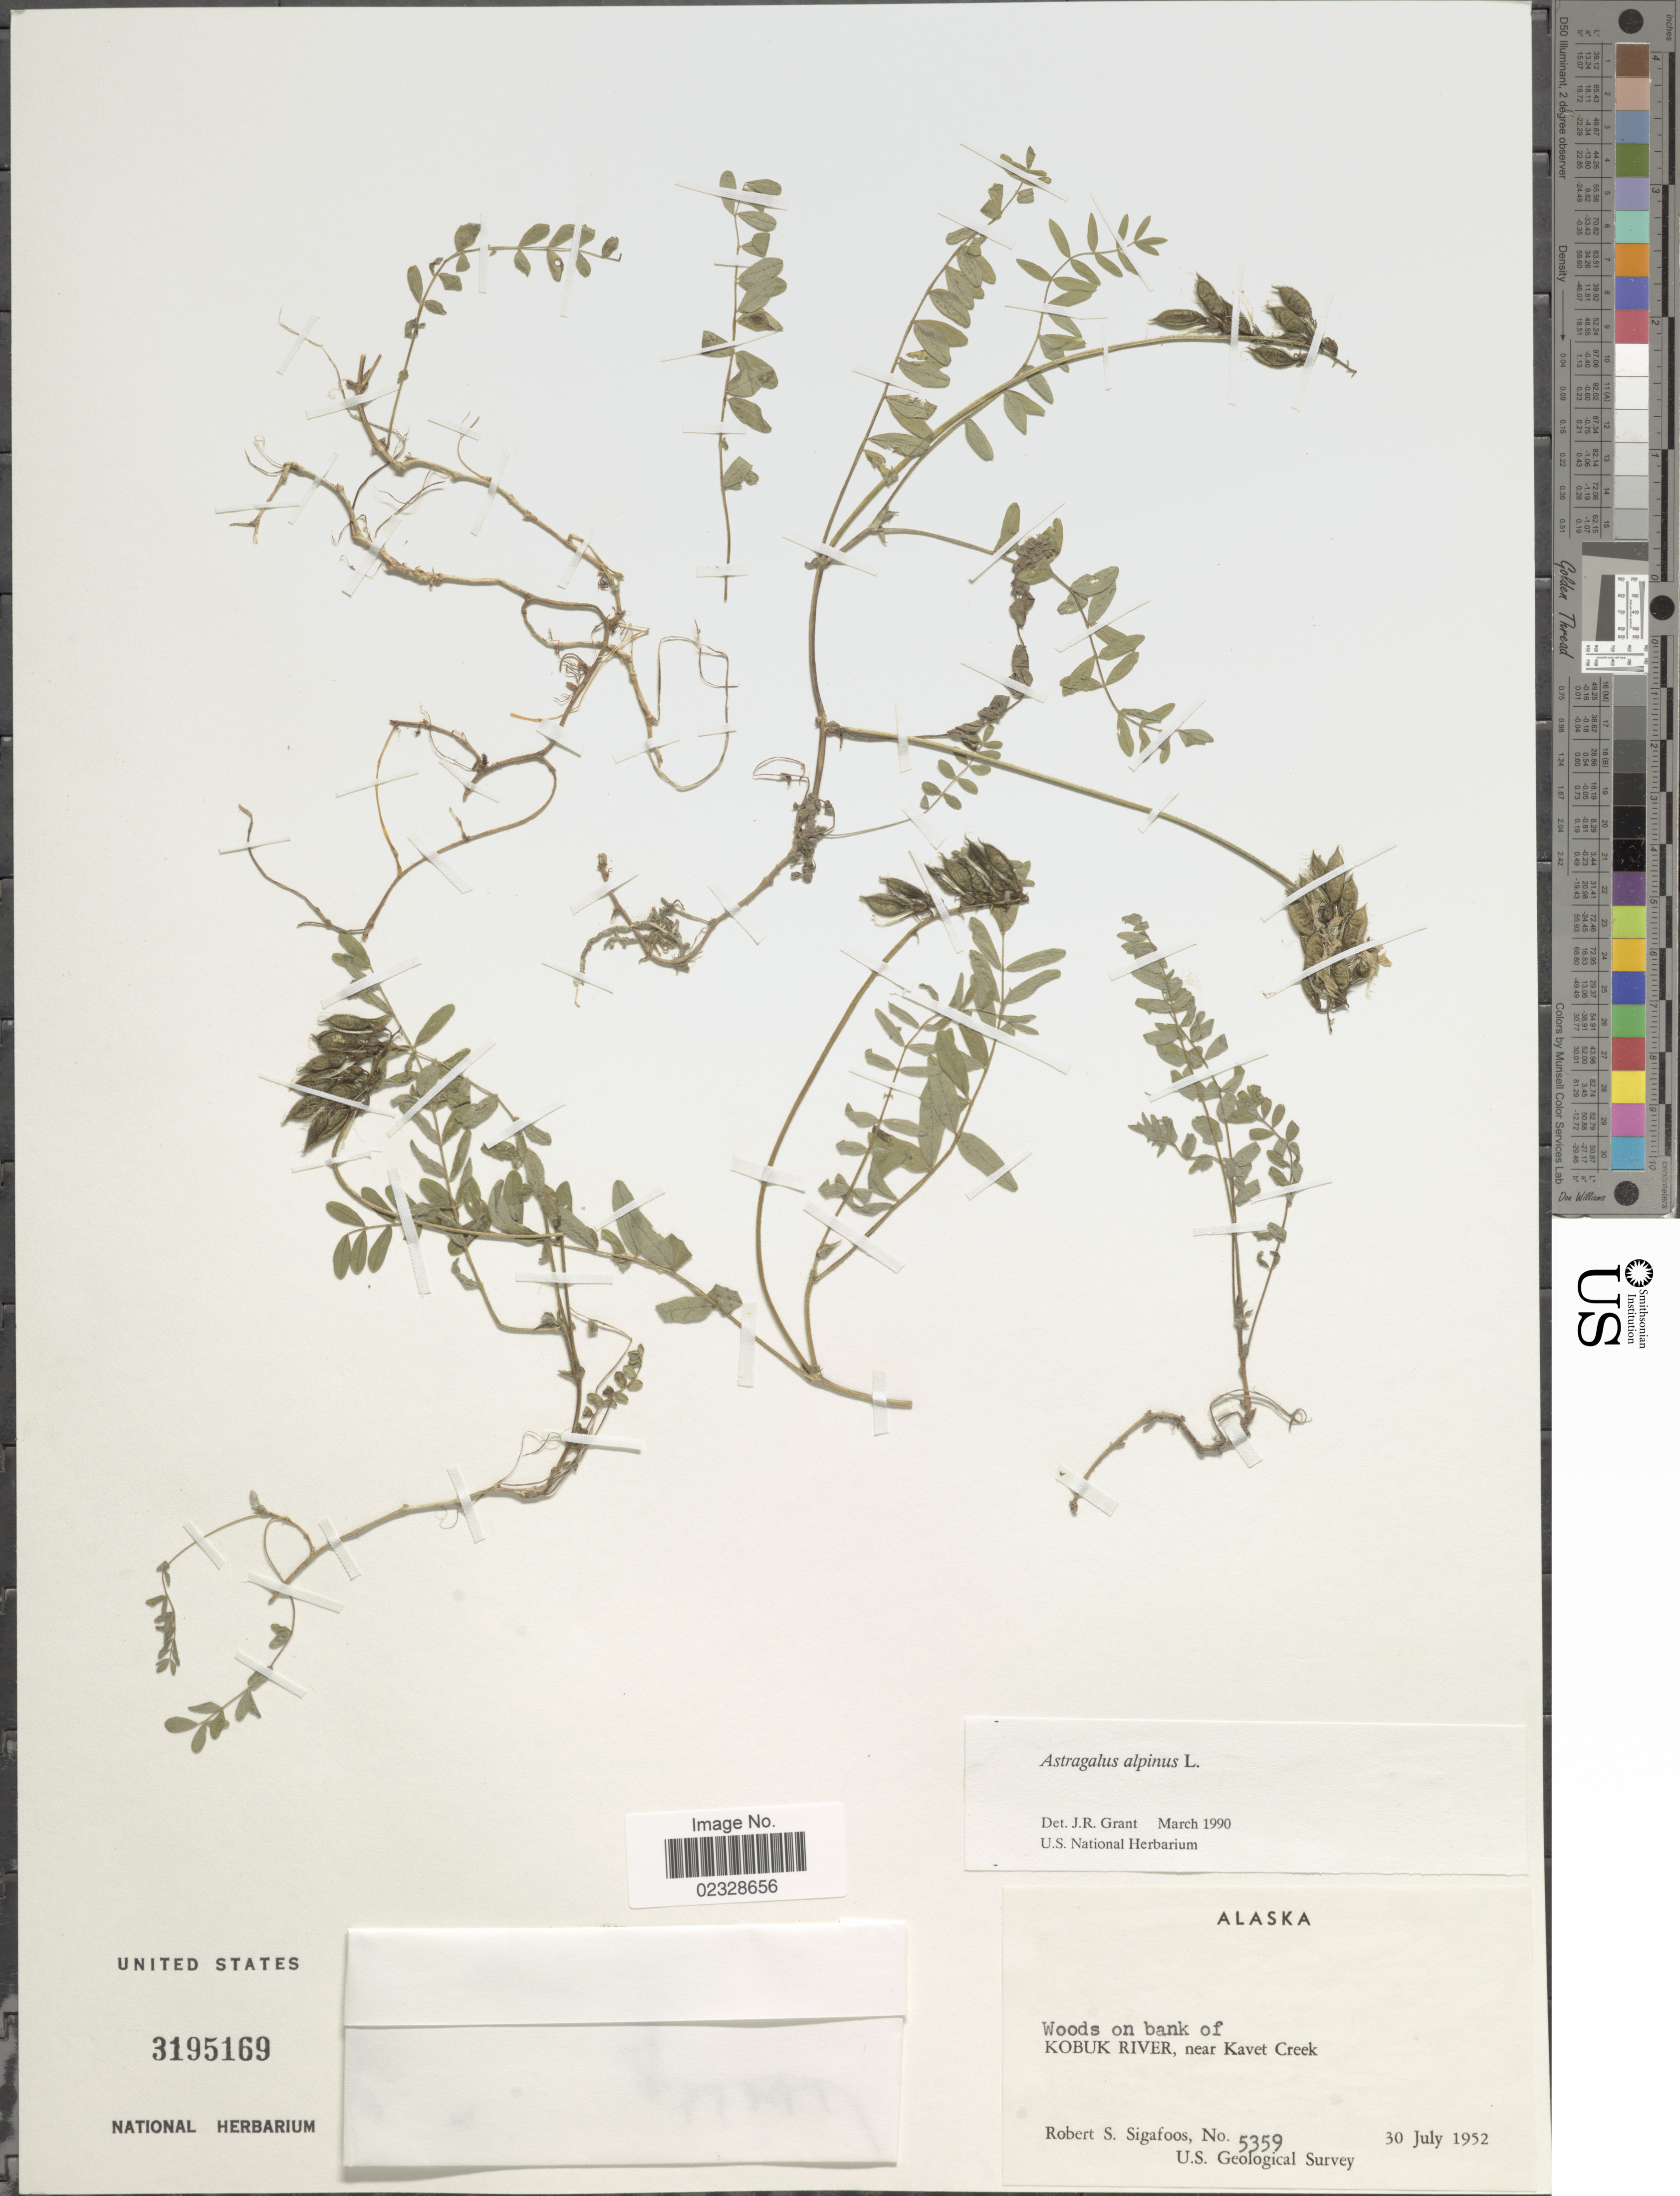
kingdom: Plantae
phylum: Tracheophyta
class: Magnoliopsida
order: Fabales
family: Fabaceae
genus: Astragalus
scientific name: Astragalus alpinus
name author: L.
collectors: R. Sigafoos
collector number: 5359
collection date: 1952-07-30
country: United States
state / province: Alaska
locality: Bank of Kobuk River, near Kavet Creek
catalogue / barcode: US 3195169